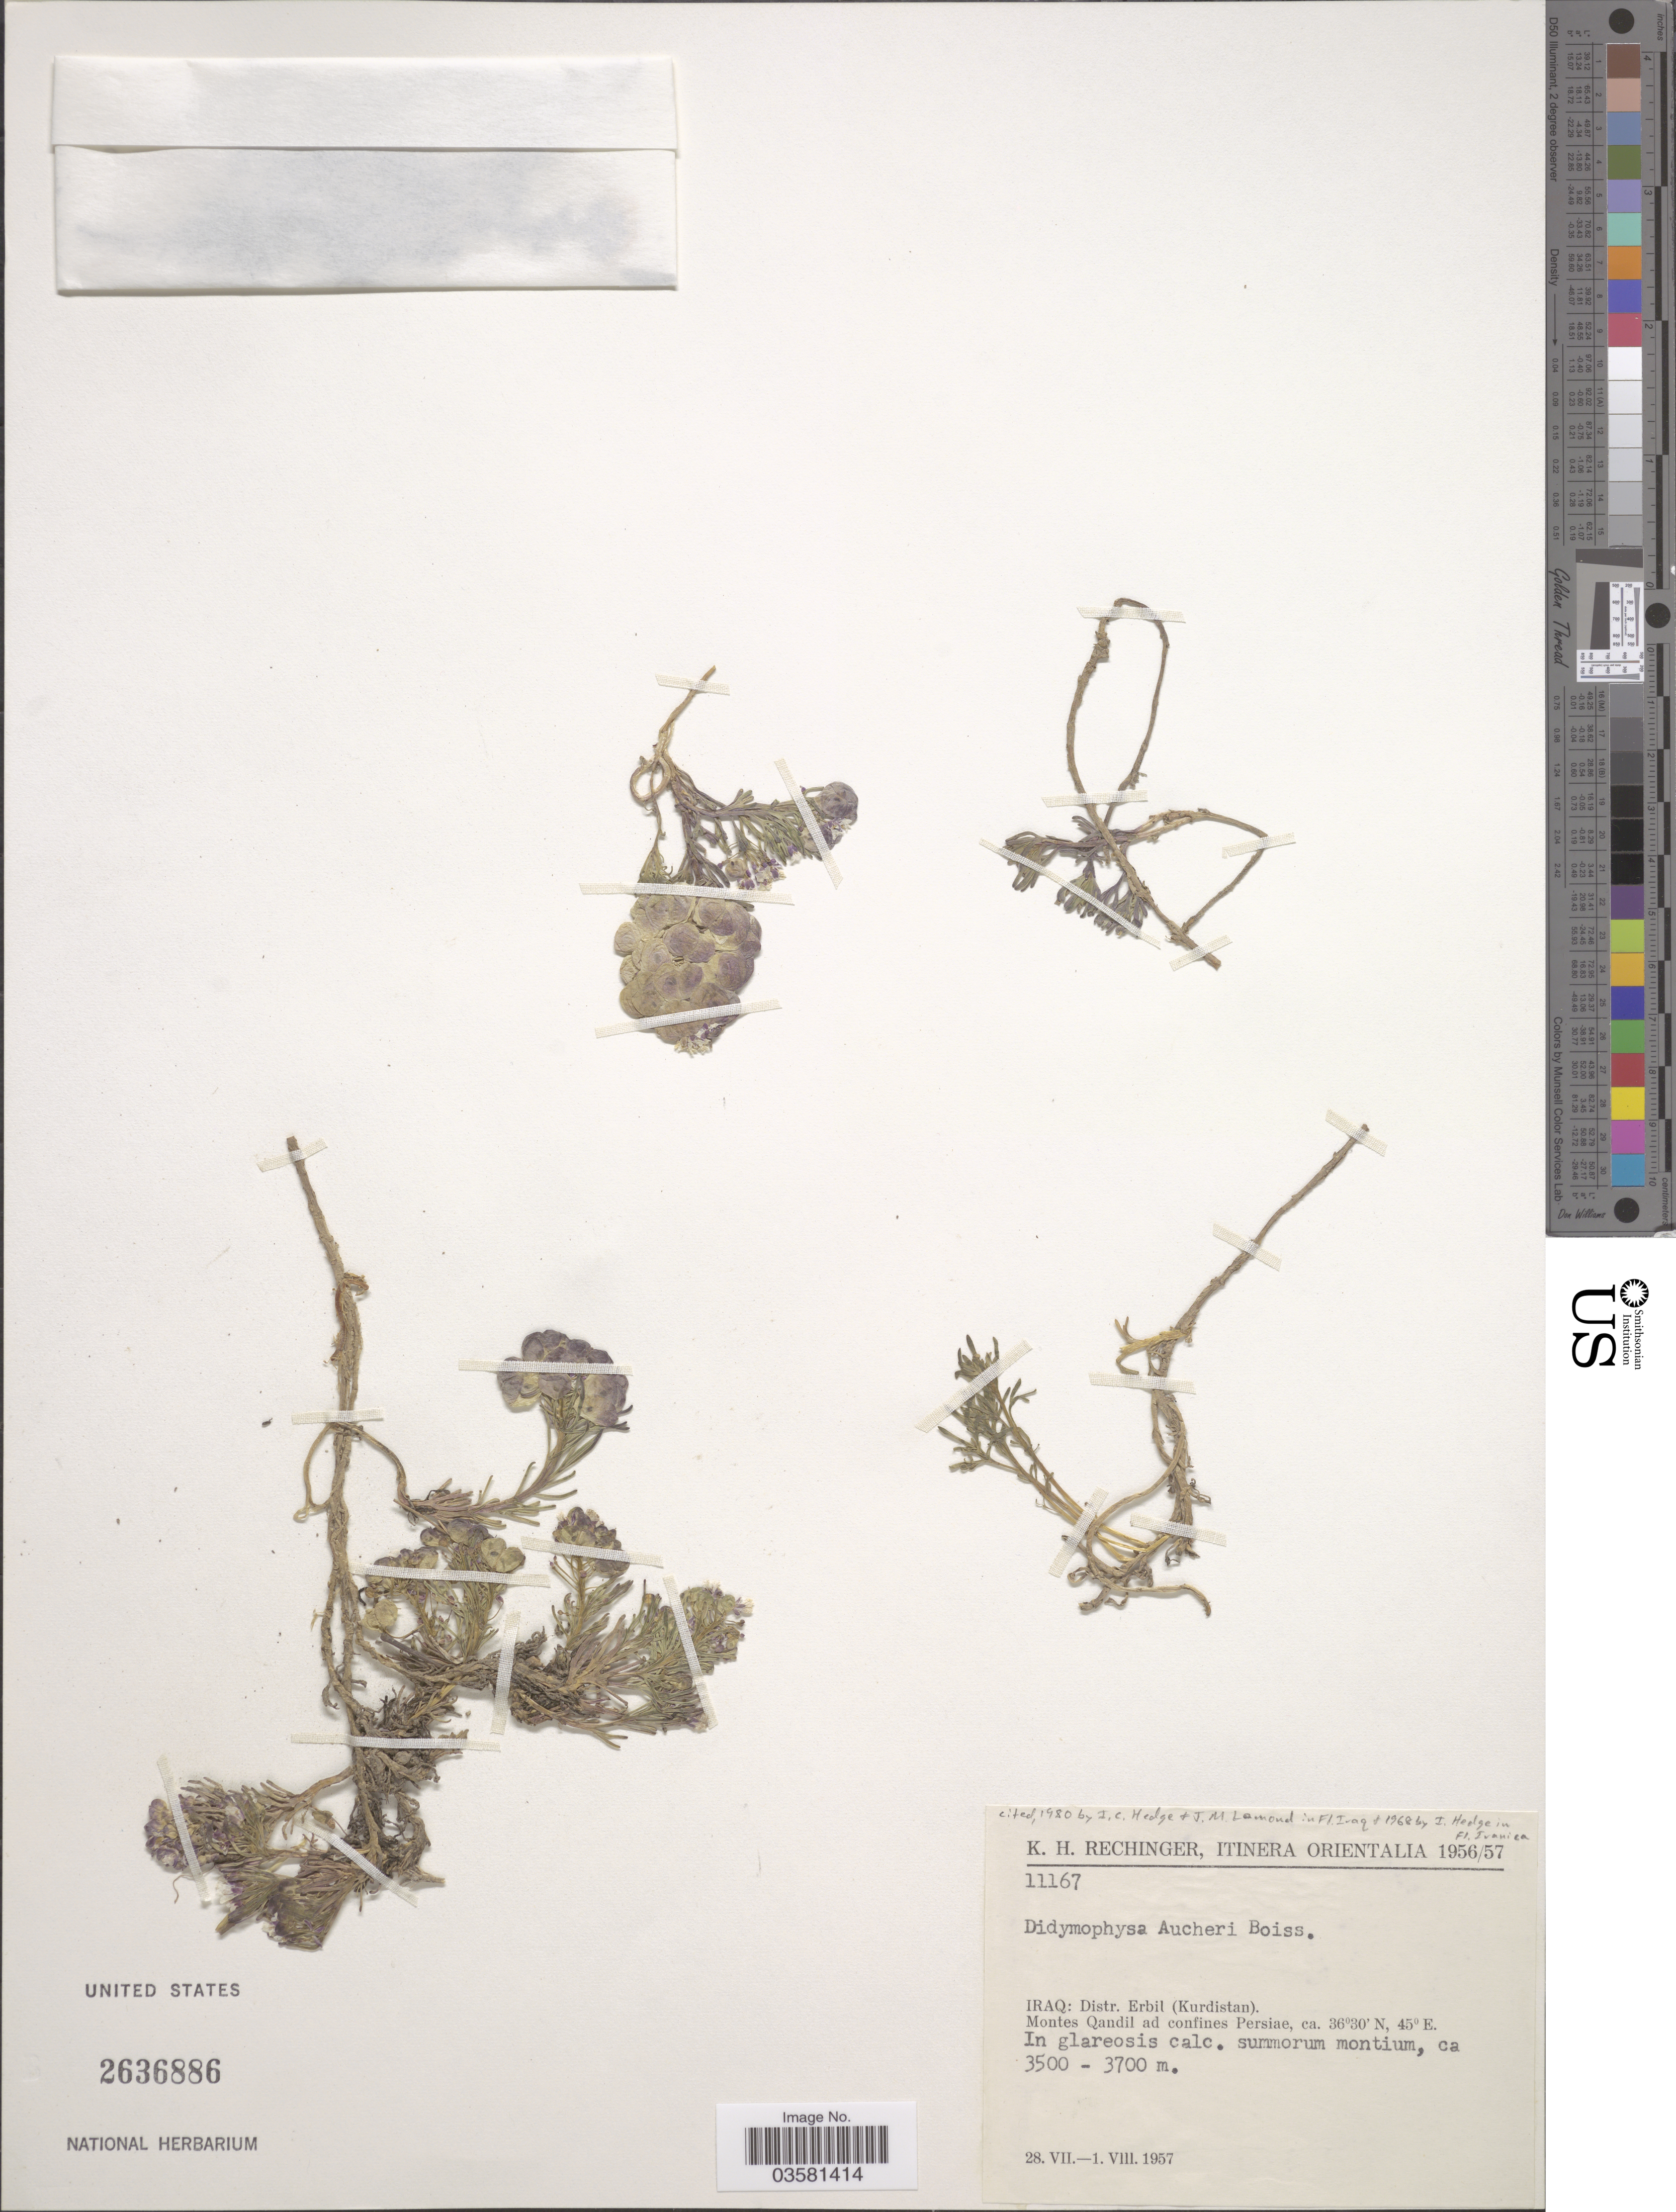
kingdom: Plantae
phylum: Tracheophyta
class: Magnoliopsida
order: Brassicales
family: Brassicaceae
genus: Didymophysa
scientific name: Didymophysa aucheri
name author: (C.A. Mey.) Boiss.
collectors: K. H. Rechinger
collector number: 11167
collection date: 1957-07-28/1957-08-01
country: Iran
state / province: Kurdistan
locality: Distr. Erbil (Kurdistan). Montes Qandil ad confines Persiæ.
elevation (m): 3500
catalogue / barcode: US 2636886